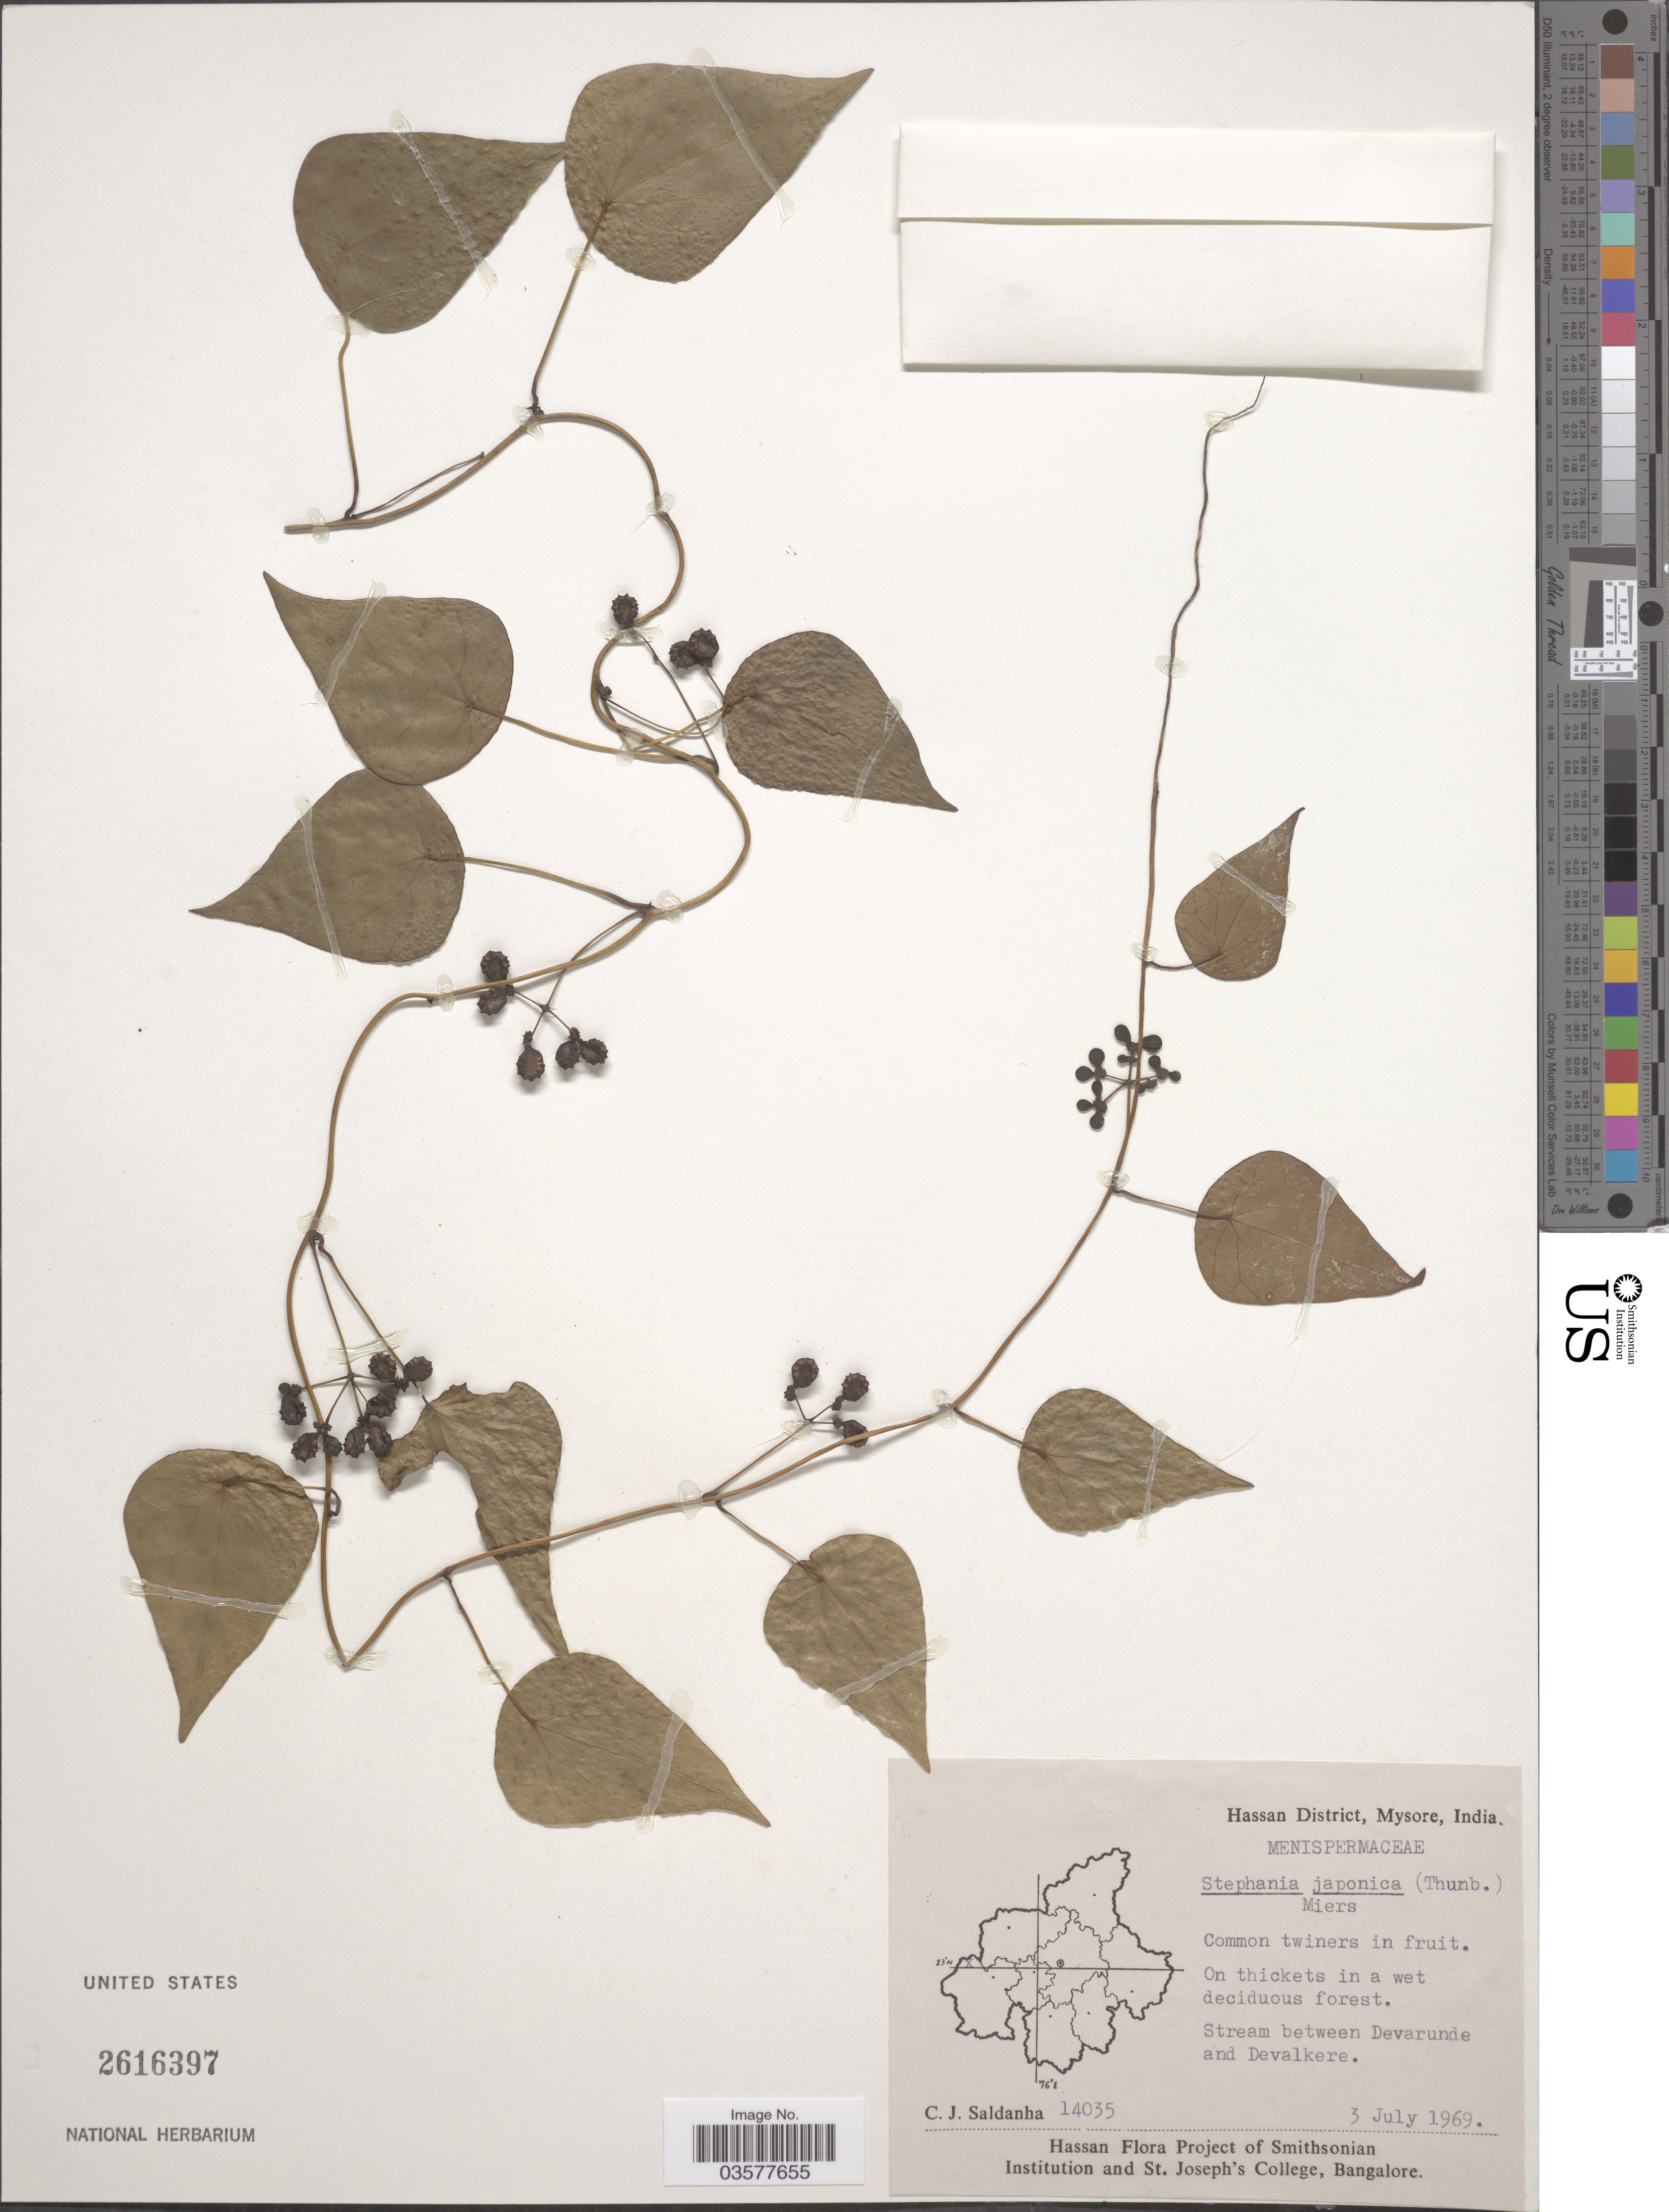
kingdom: Plantae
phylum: Tracheophyta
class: Magnoliopsida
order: Ranunculales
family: Menispermaceae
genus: Stephania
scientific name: Stephania japonica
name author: (Thunb.) Miers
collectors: C. J. Saldanha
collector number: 14035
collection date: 1969-07-03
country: India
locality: Hassan District, Mysore. Stream between Devarunde and Devalkere.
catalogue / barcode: US 2616397